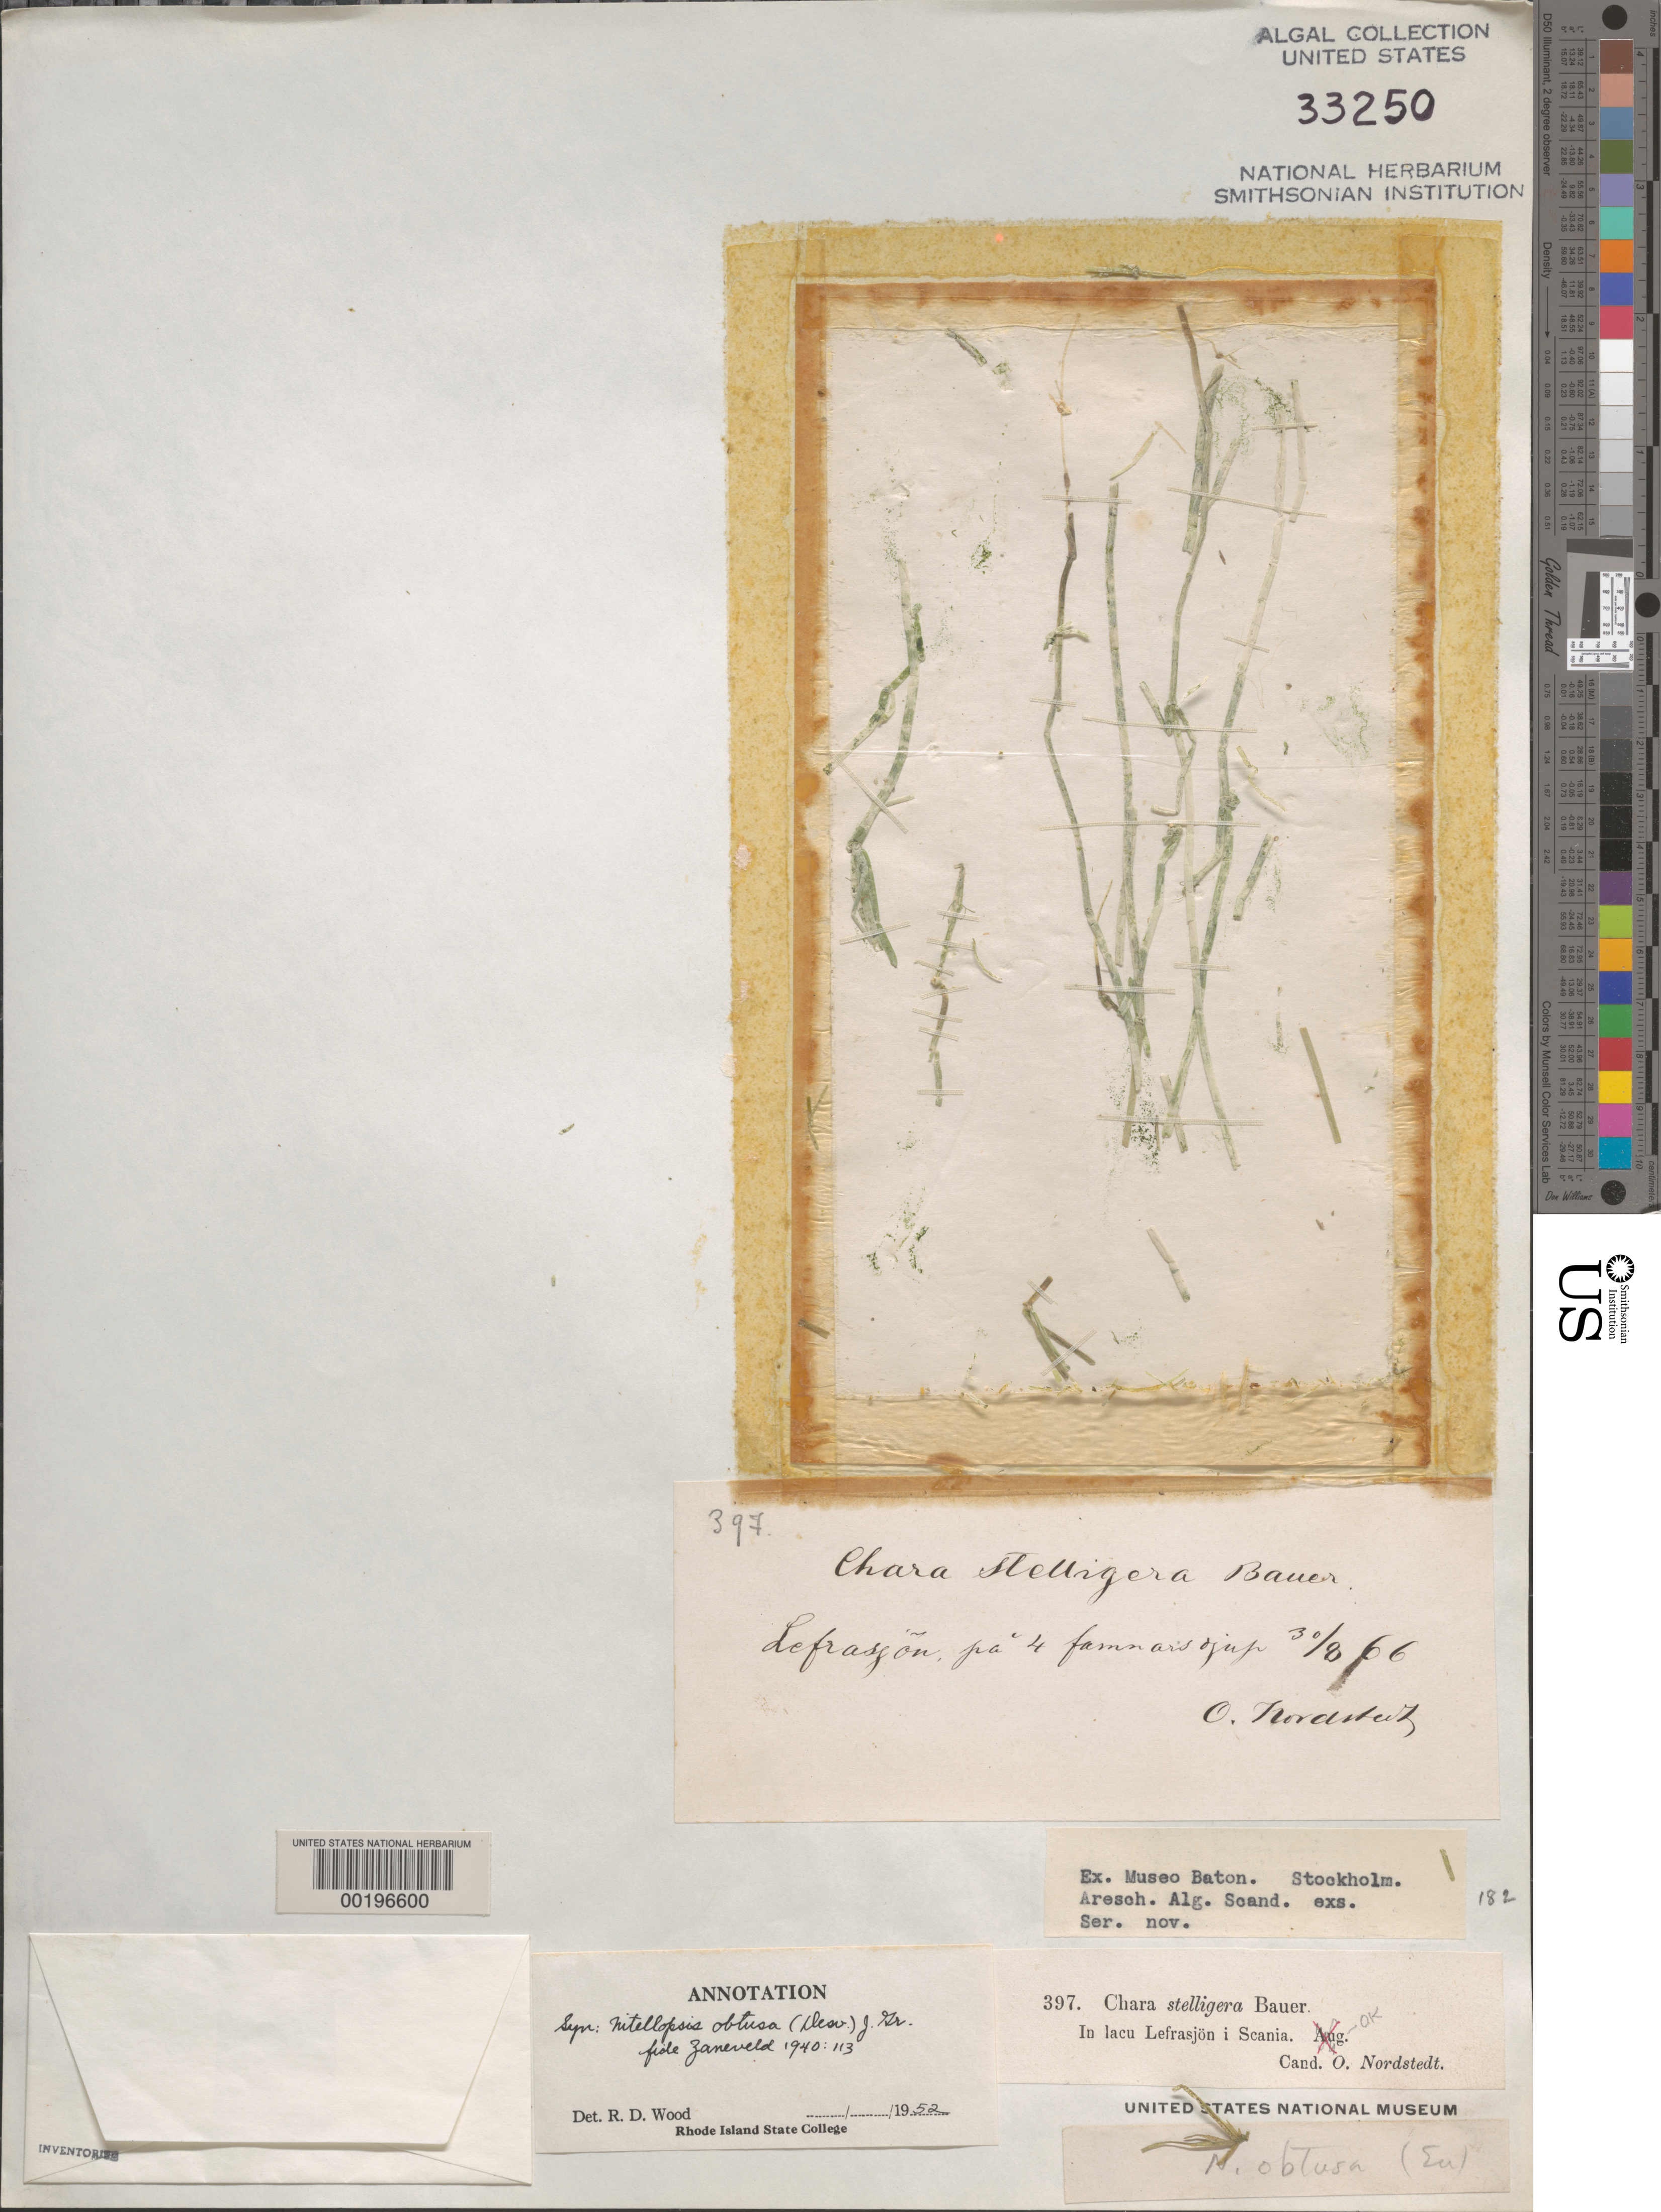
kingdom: Plantae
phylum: Charophyta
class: Charophyceae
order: Charales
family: Characeae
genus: Nitellopsis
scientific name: Nitellopsis obtusa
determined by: Wood, R. D.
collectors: C. F. O. Nordstedt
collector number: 397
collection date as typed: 30 Aug 1866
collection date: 1866-08-30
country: Sweden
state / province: Skåne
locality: Lefrasjon, skane (scania)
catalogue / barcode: US 33250